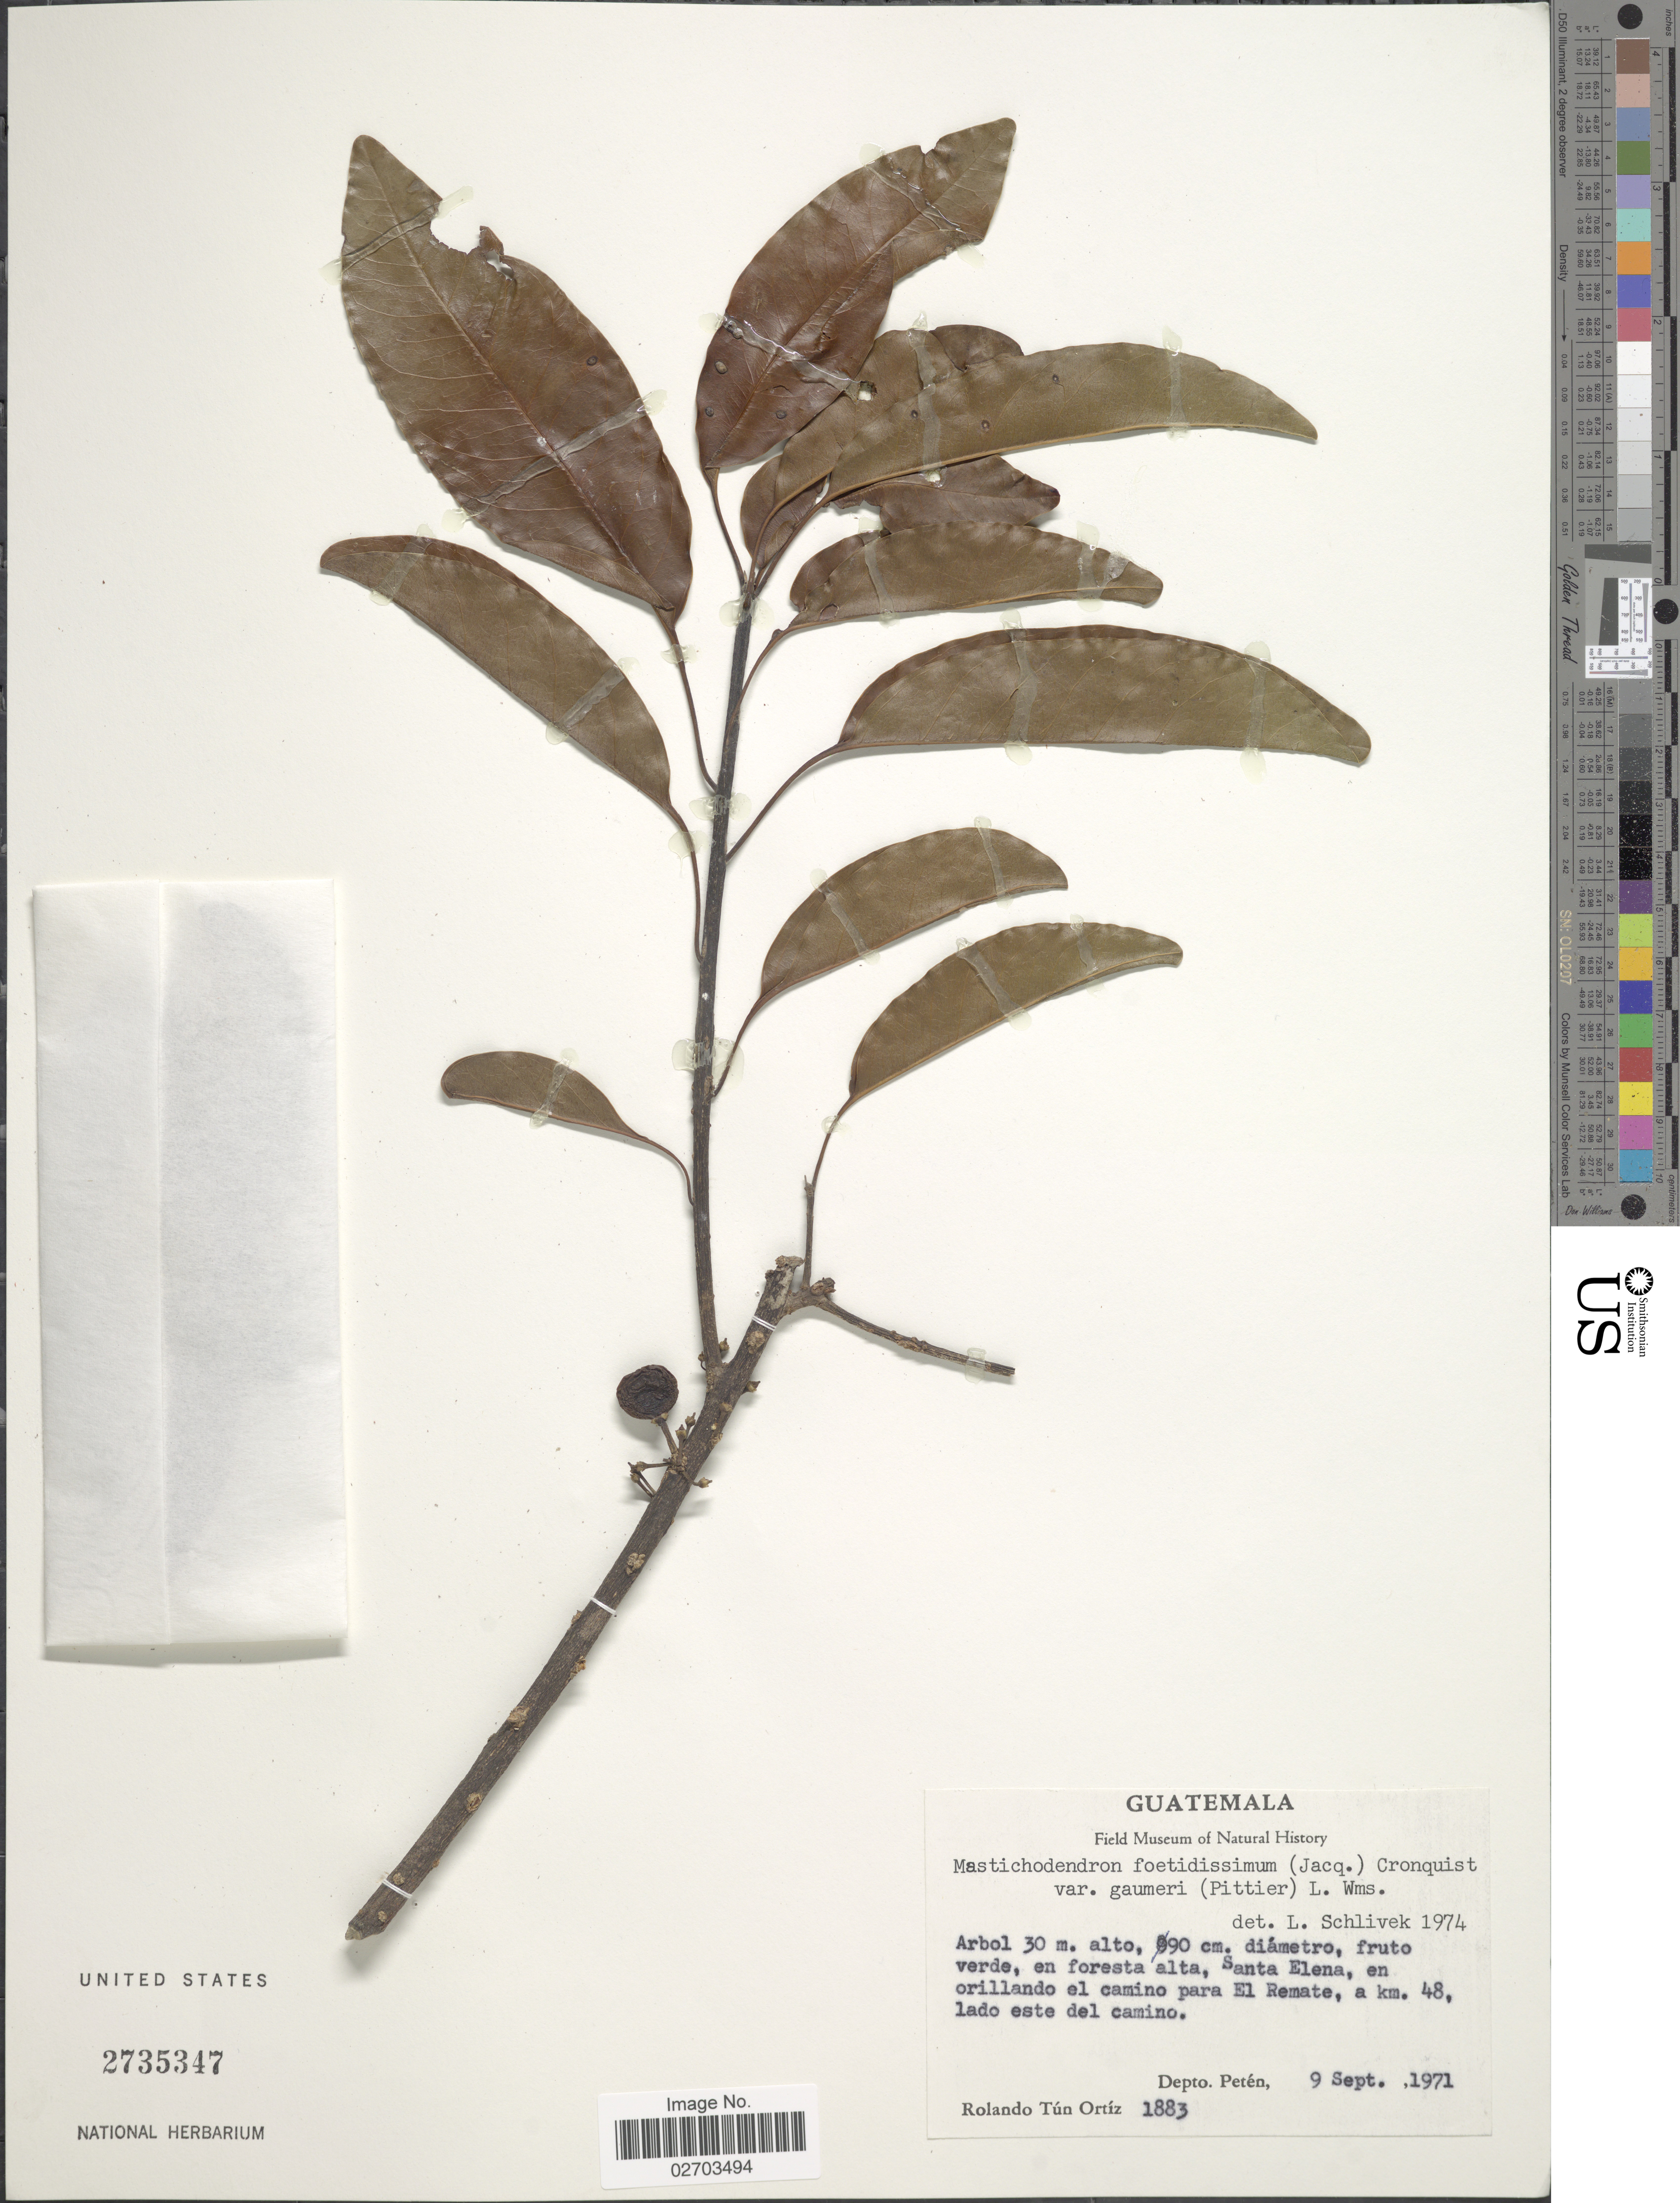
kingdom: Plantae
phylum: Tracheophyta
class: Magnoliopsida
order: Ericales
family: Sapotaceae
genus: Sideroxylon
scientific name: Sideroxylon foetidissimum subsp. gaumeri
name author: (Pittier) T.D. Penn.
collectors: R. Tún Ortíz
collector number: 1883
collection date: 1971-09-09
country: Guatemala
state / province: El Petén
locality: Santa Elena, en orillando el camino para El Remate, a km 48, lado este del camino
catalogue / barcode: US 2735347